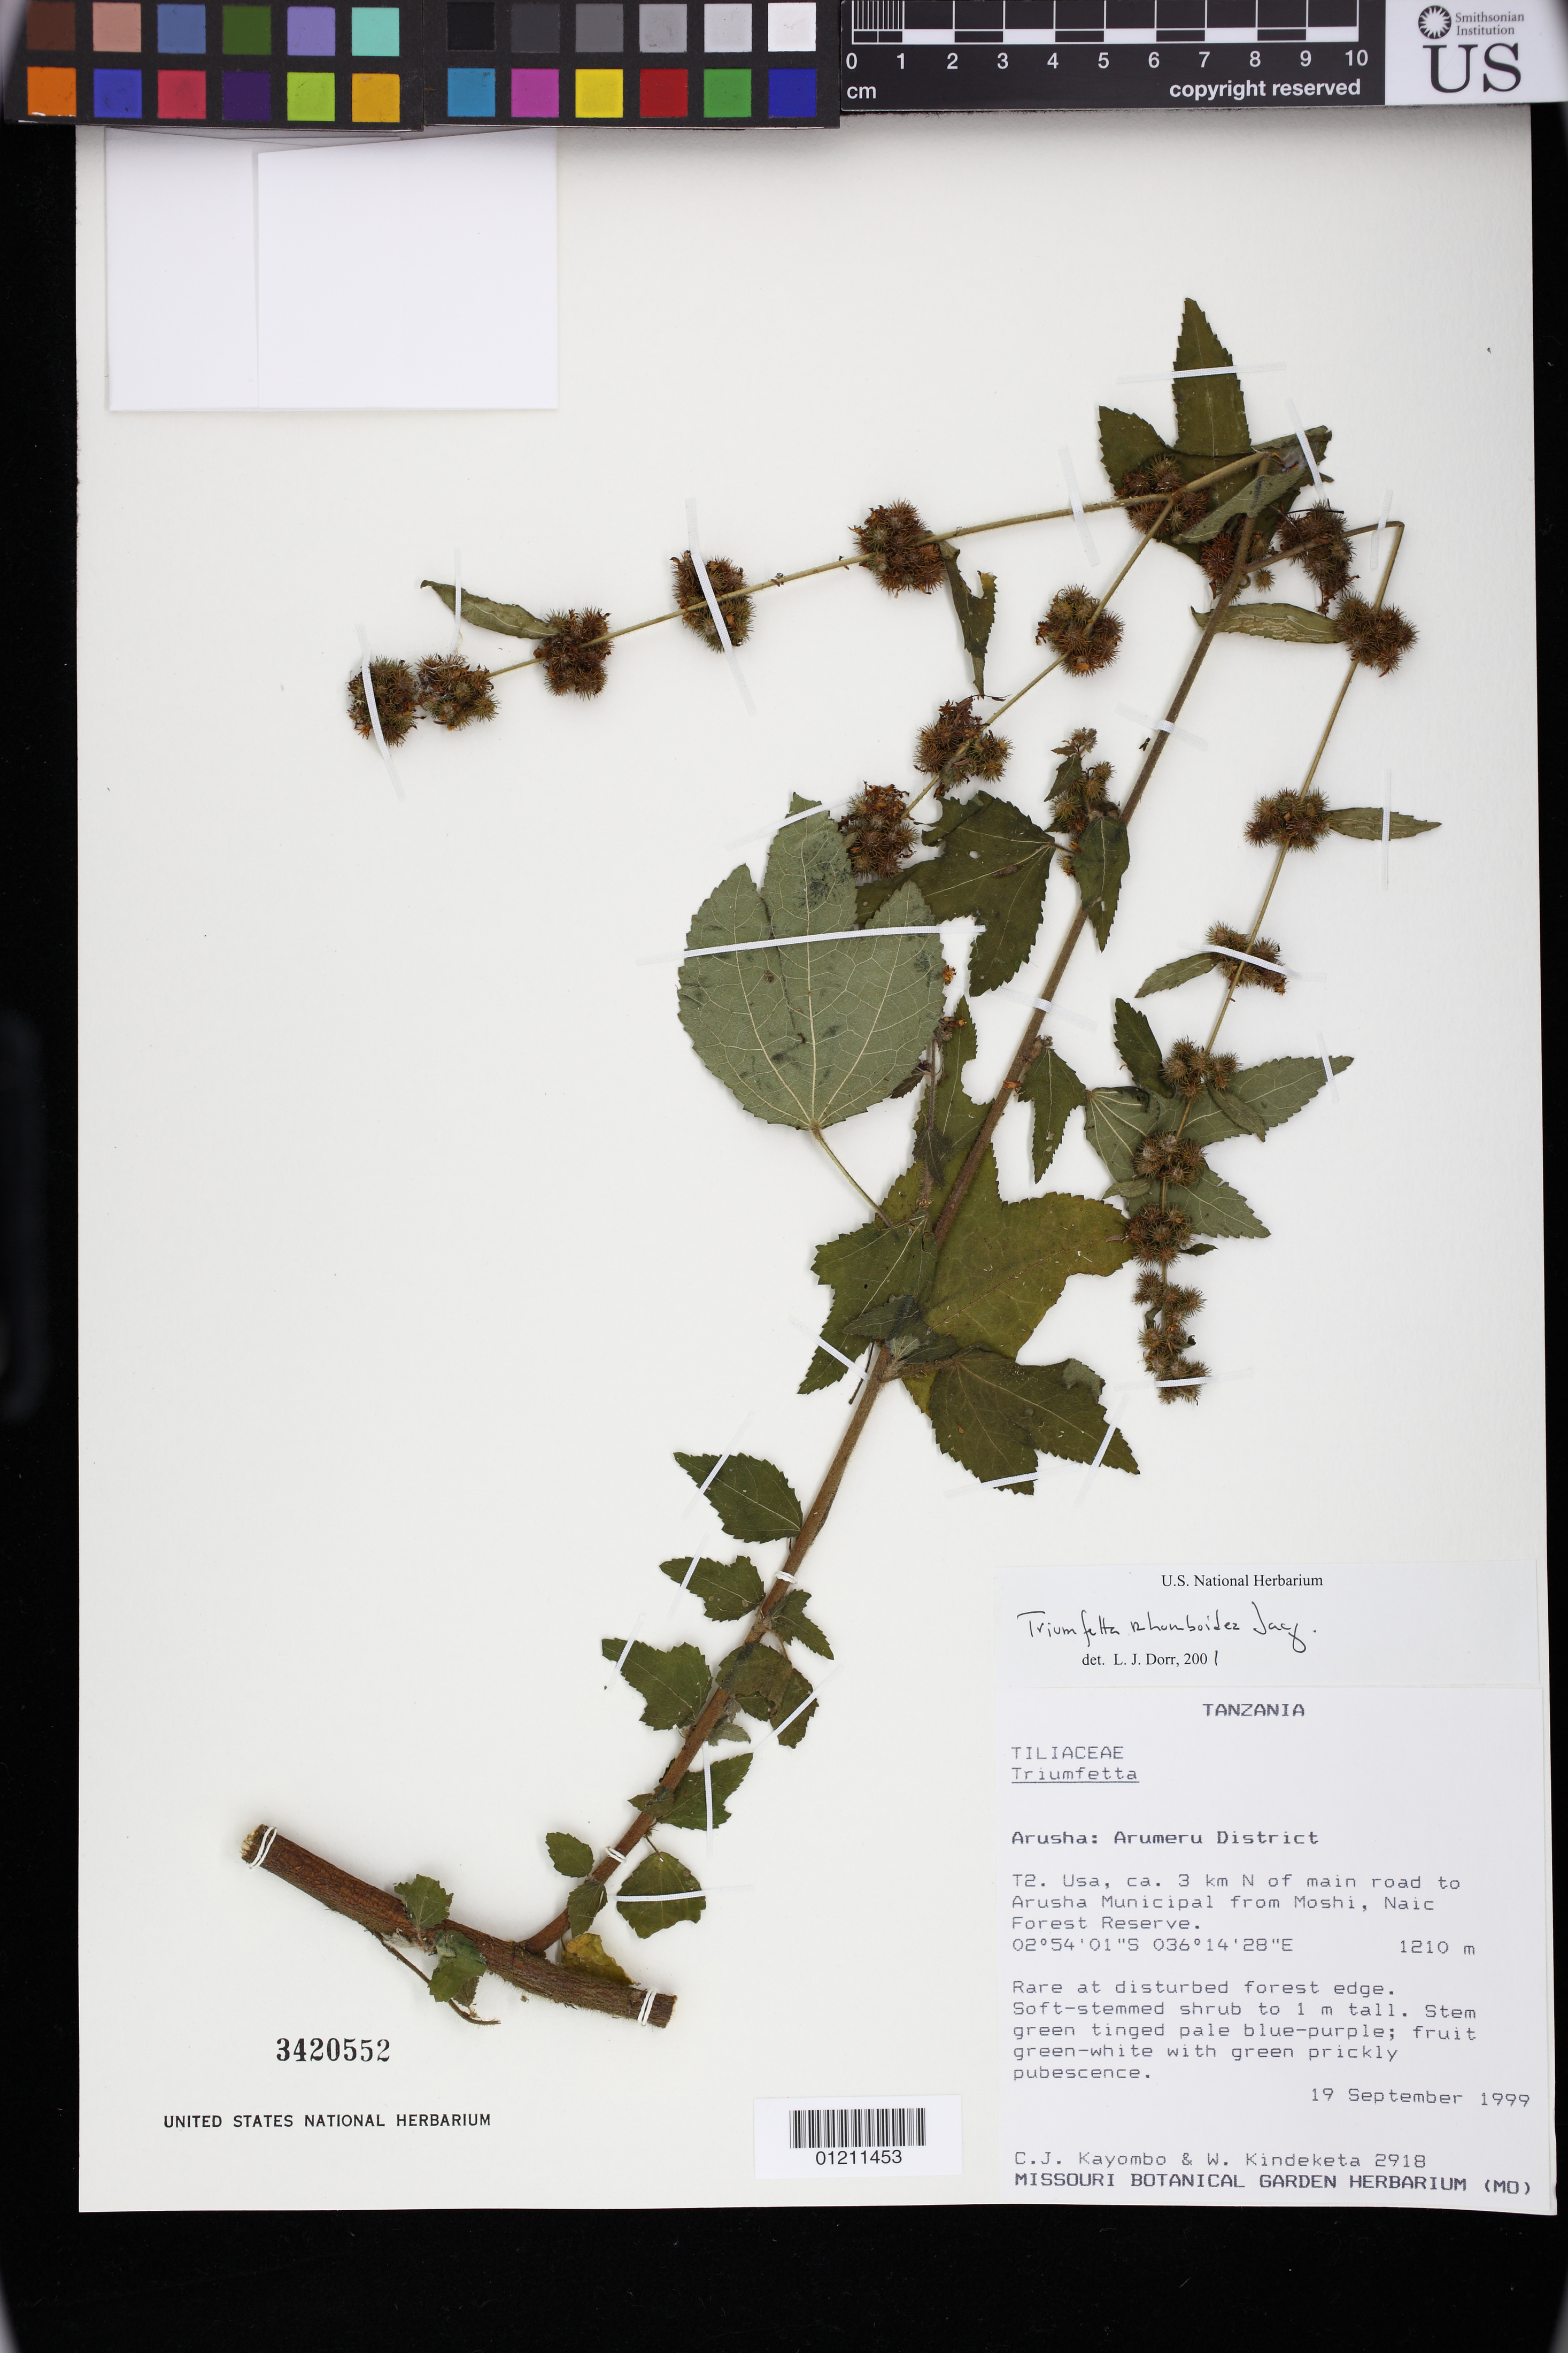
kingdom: Plantae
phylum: Tracheophyta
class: Magnoliopsida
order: Malvales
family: Malvaceae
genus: Triumfetta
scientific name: Triumfetta rhomboidea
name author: Jacq.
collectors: C. J. Kayombo & W. Kindeketa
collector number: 2918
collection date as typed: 19 Sep 1999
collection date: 1999-09-19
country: Tanzania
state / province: Arusha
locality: Arusha: Arumeru District. T2. Usa, ca. 3 km N of main road to Arusha Municipal from Moshi, Naic Forest Reserve.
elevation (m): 1210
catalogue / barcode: US 3420552